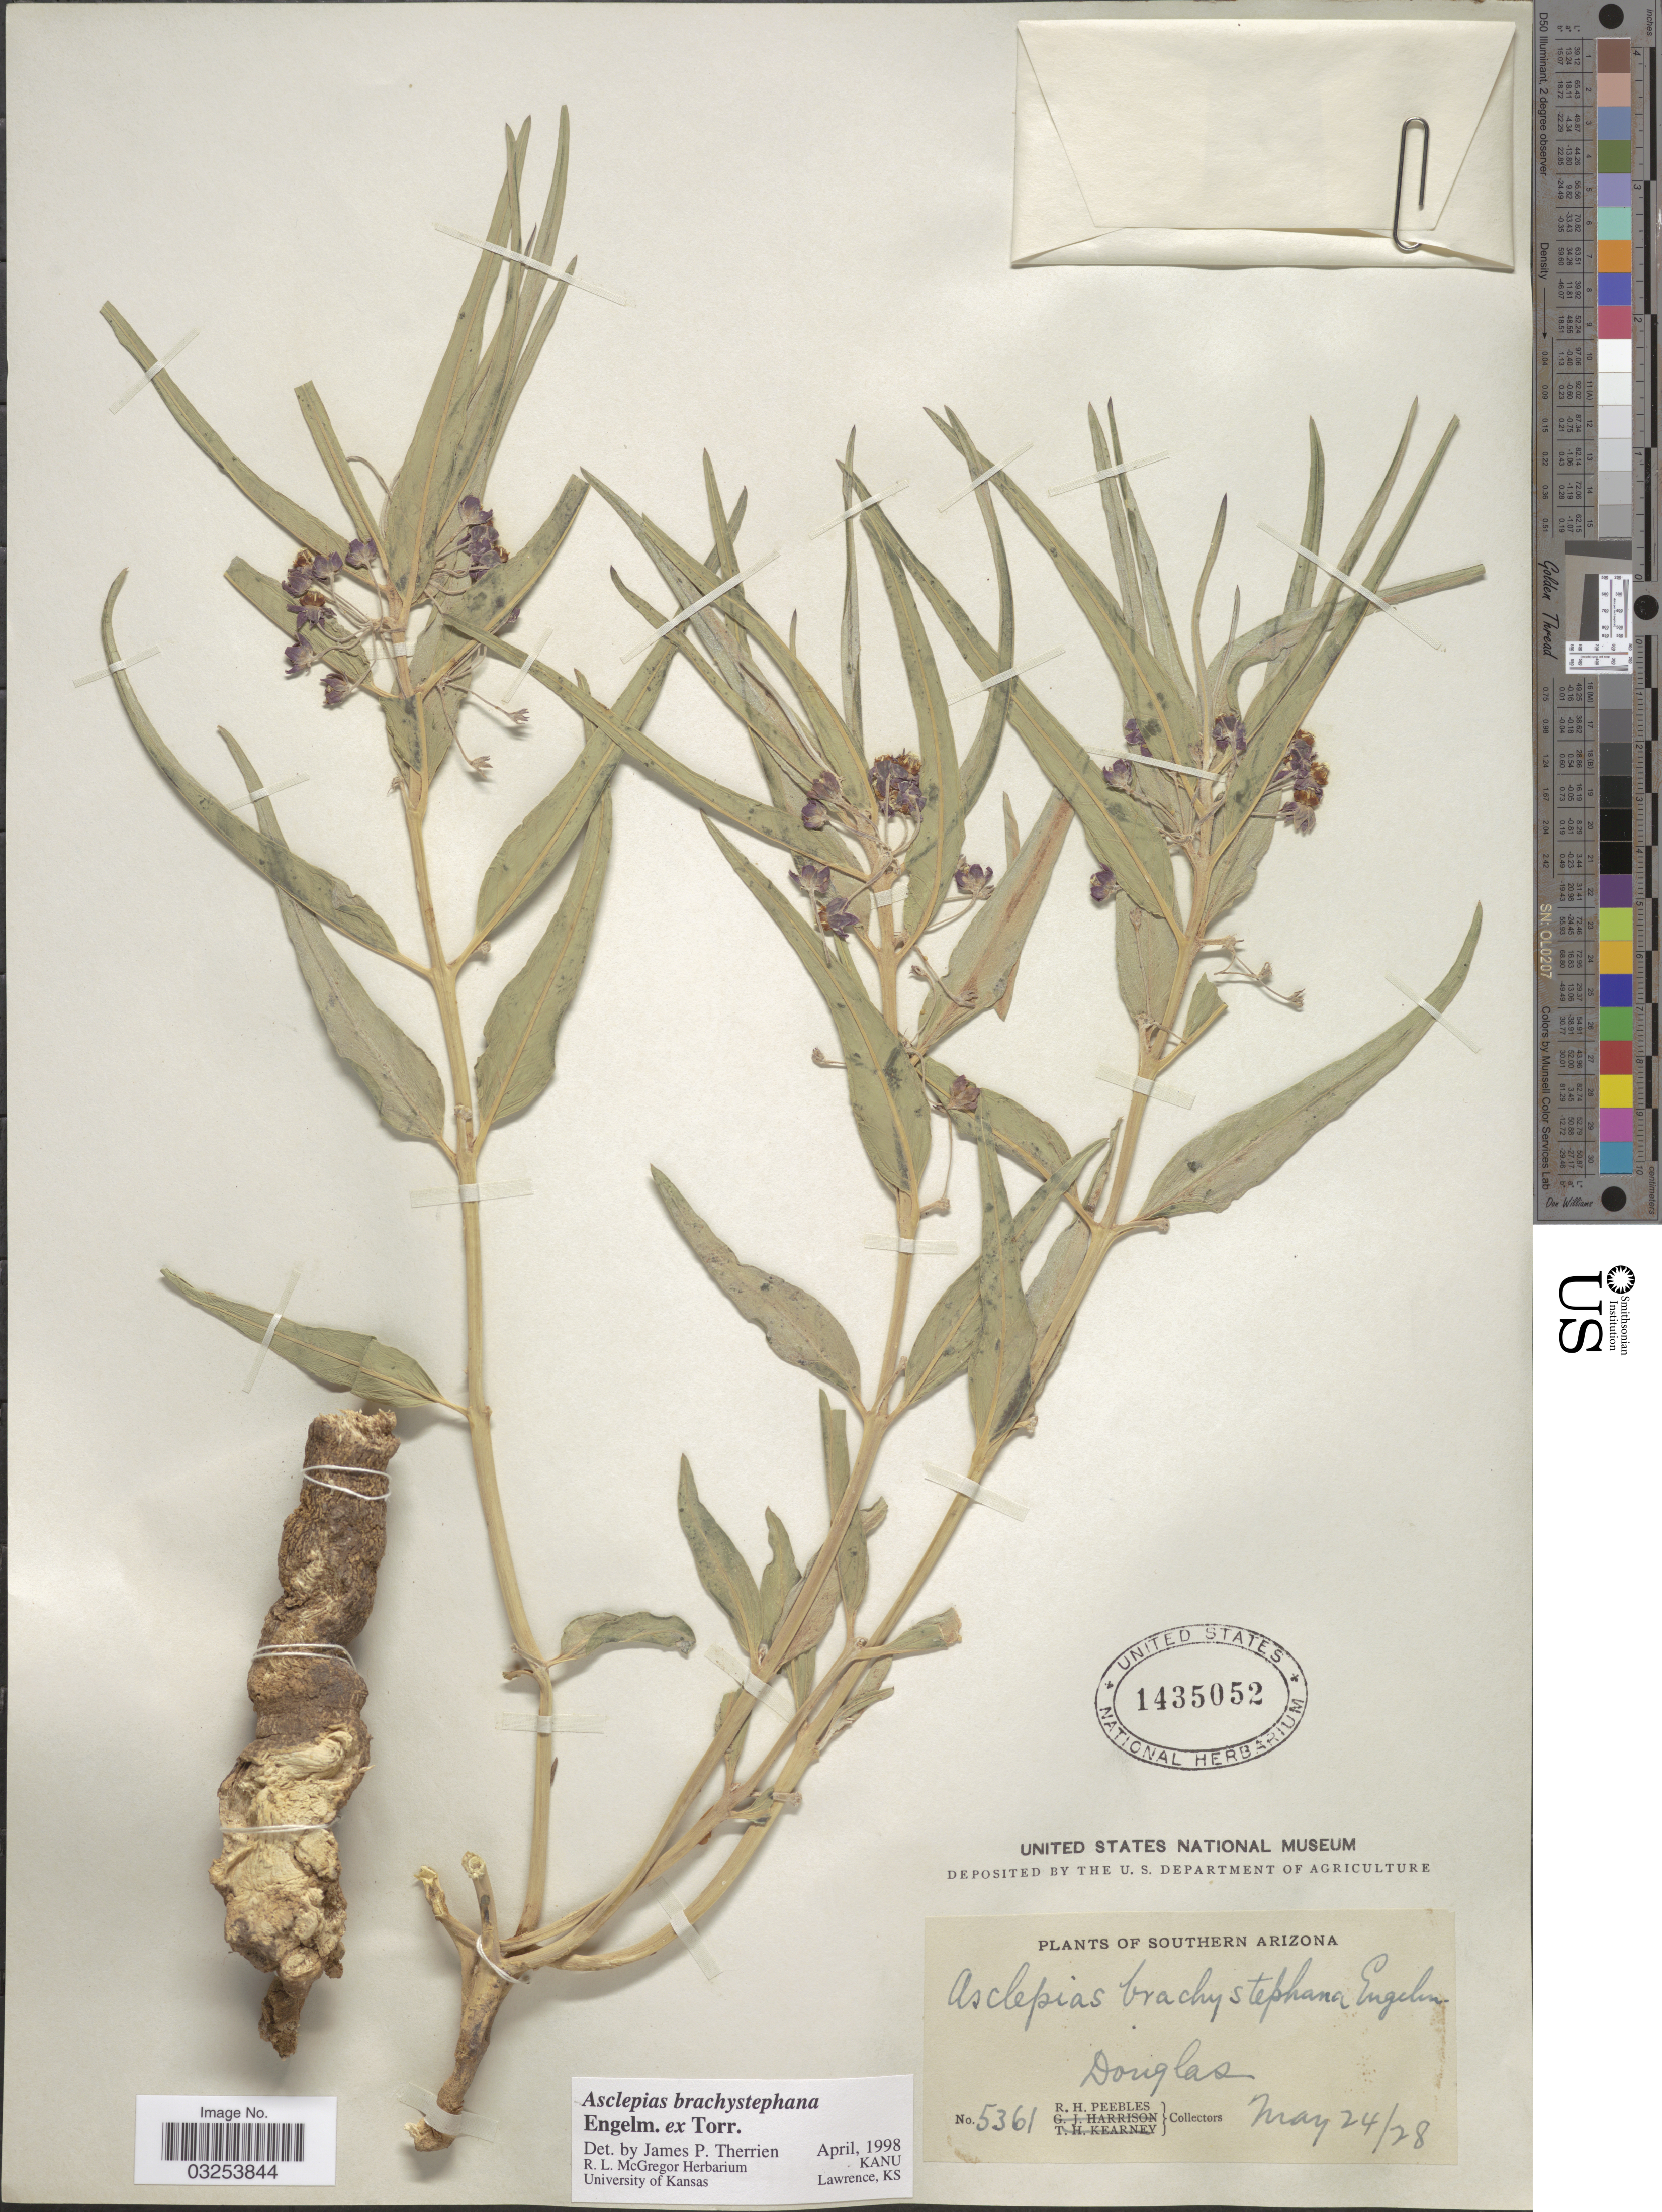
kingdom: Plantae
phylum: Tracheophyta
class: Magnoliopsida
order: Gentianales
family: Apocynaceae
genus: Asclepias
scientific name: Asclepias brachystephana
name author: Engelm. ex Torr.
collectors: R. H. Peebles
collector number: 5361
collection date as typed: Transcribed d/m/y: 24/5/28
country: United States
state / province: Arizona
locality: Southern Arizona. Douglas.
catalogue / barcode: US 1435052